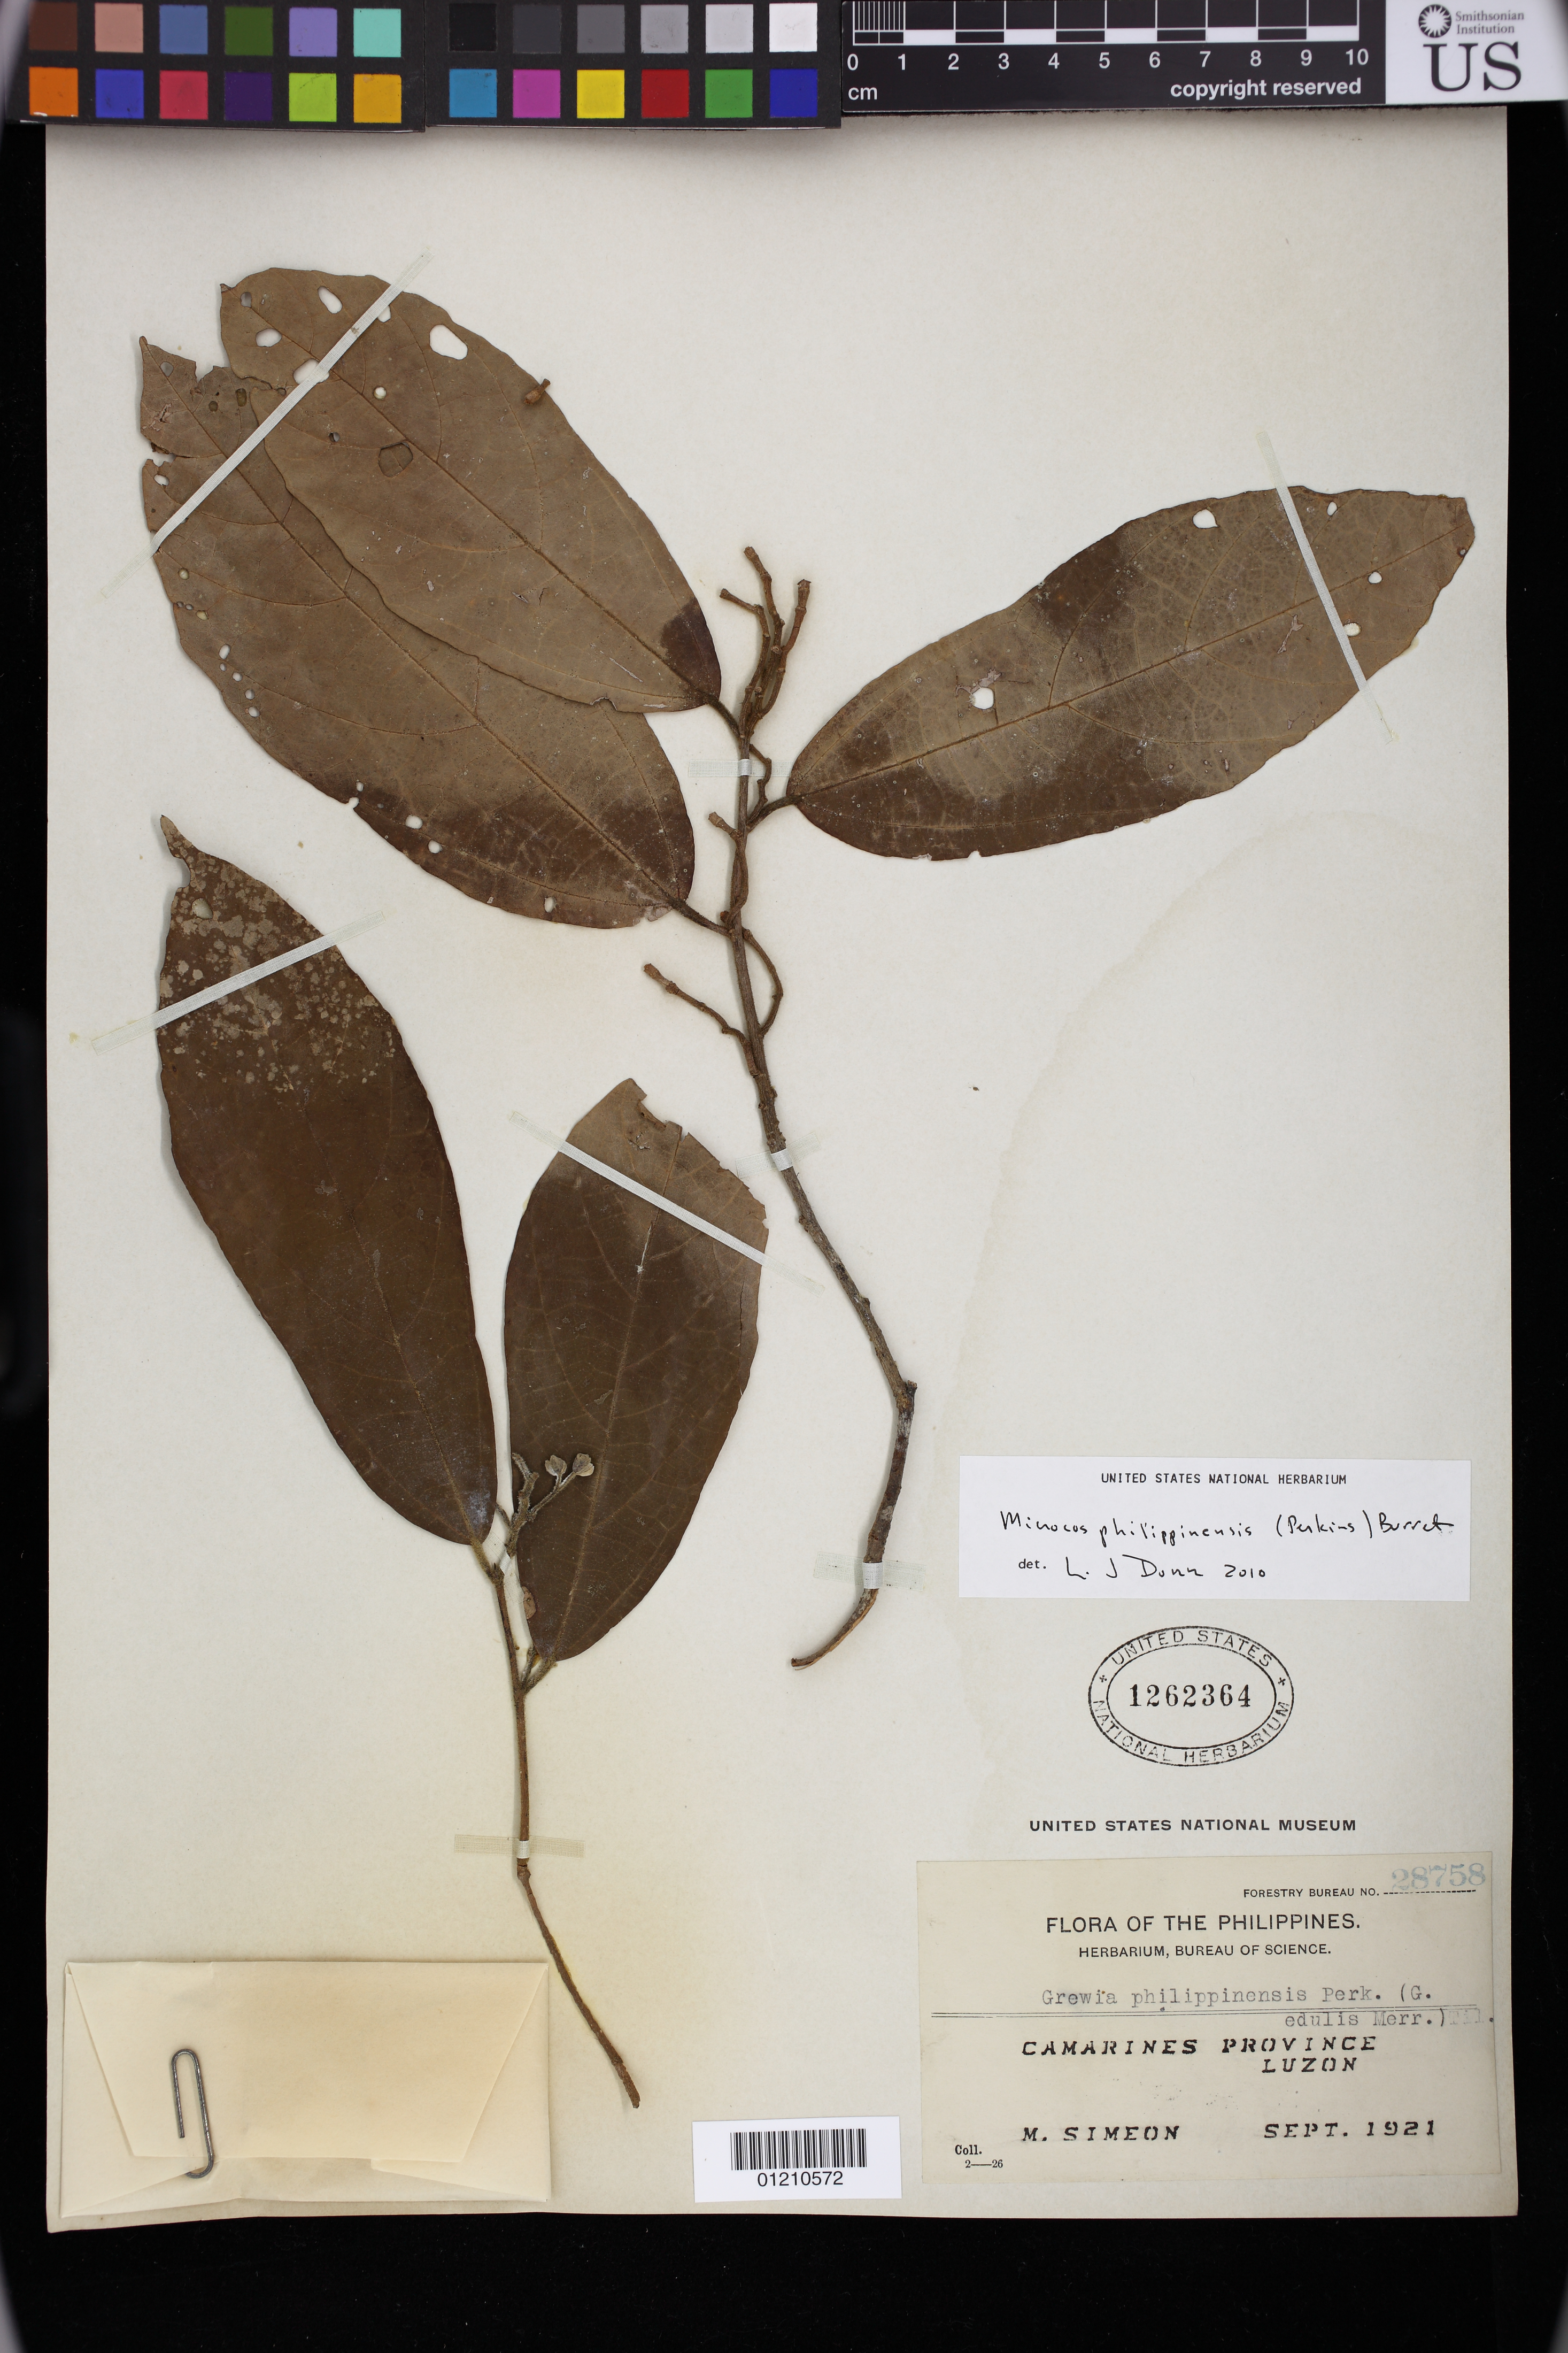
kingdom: Plantae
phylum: Tracheophyta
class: Magnoliopsida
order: Malvales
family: Malvaceae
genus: Microcos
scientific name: Microcos philippinensis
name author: Burret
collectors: M. Simeon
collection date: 1921-09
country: Philippines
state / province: Bicol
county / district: Camarines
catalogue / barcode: US 1262364